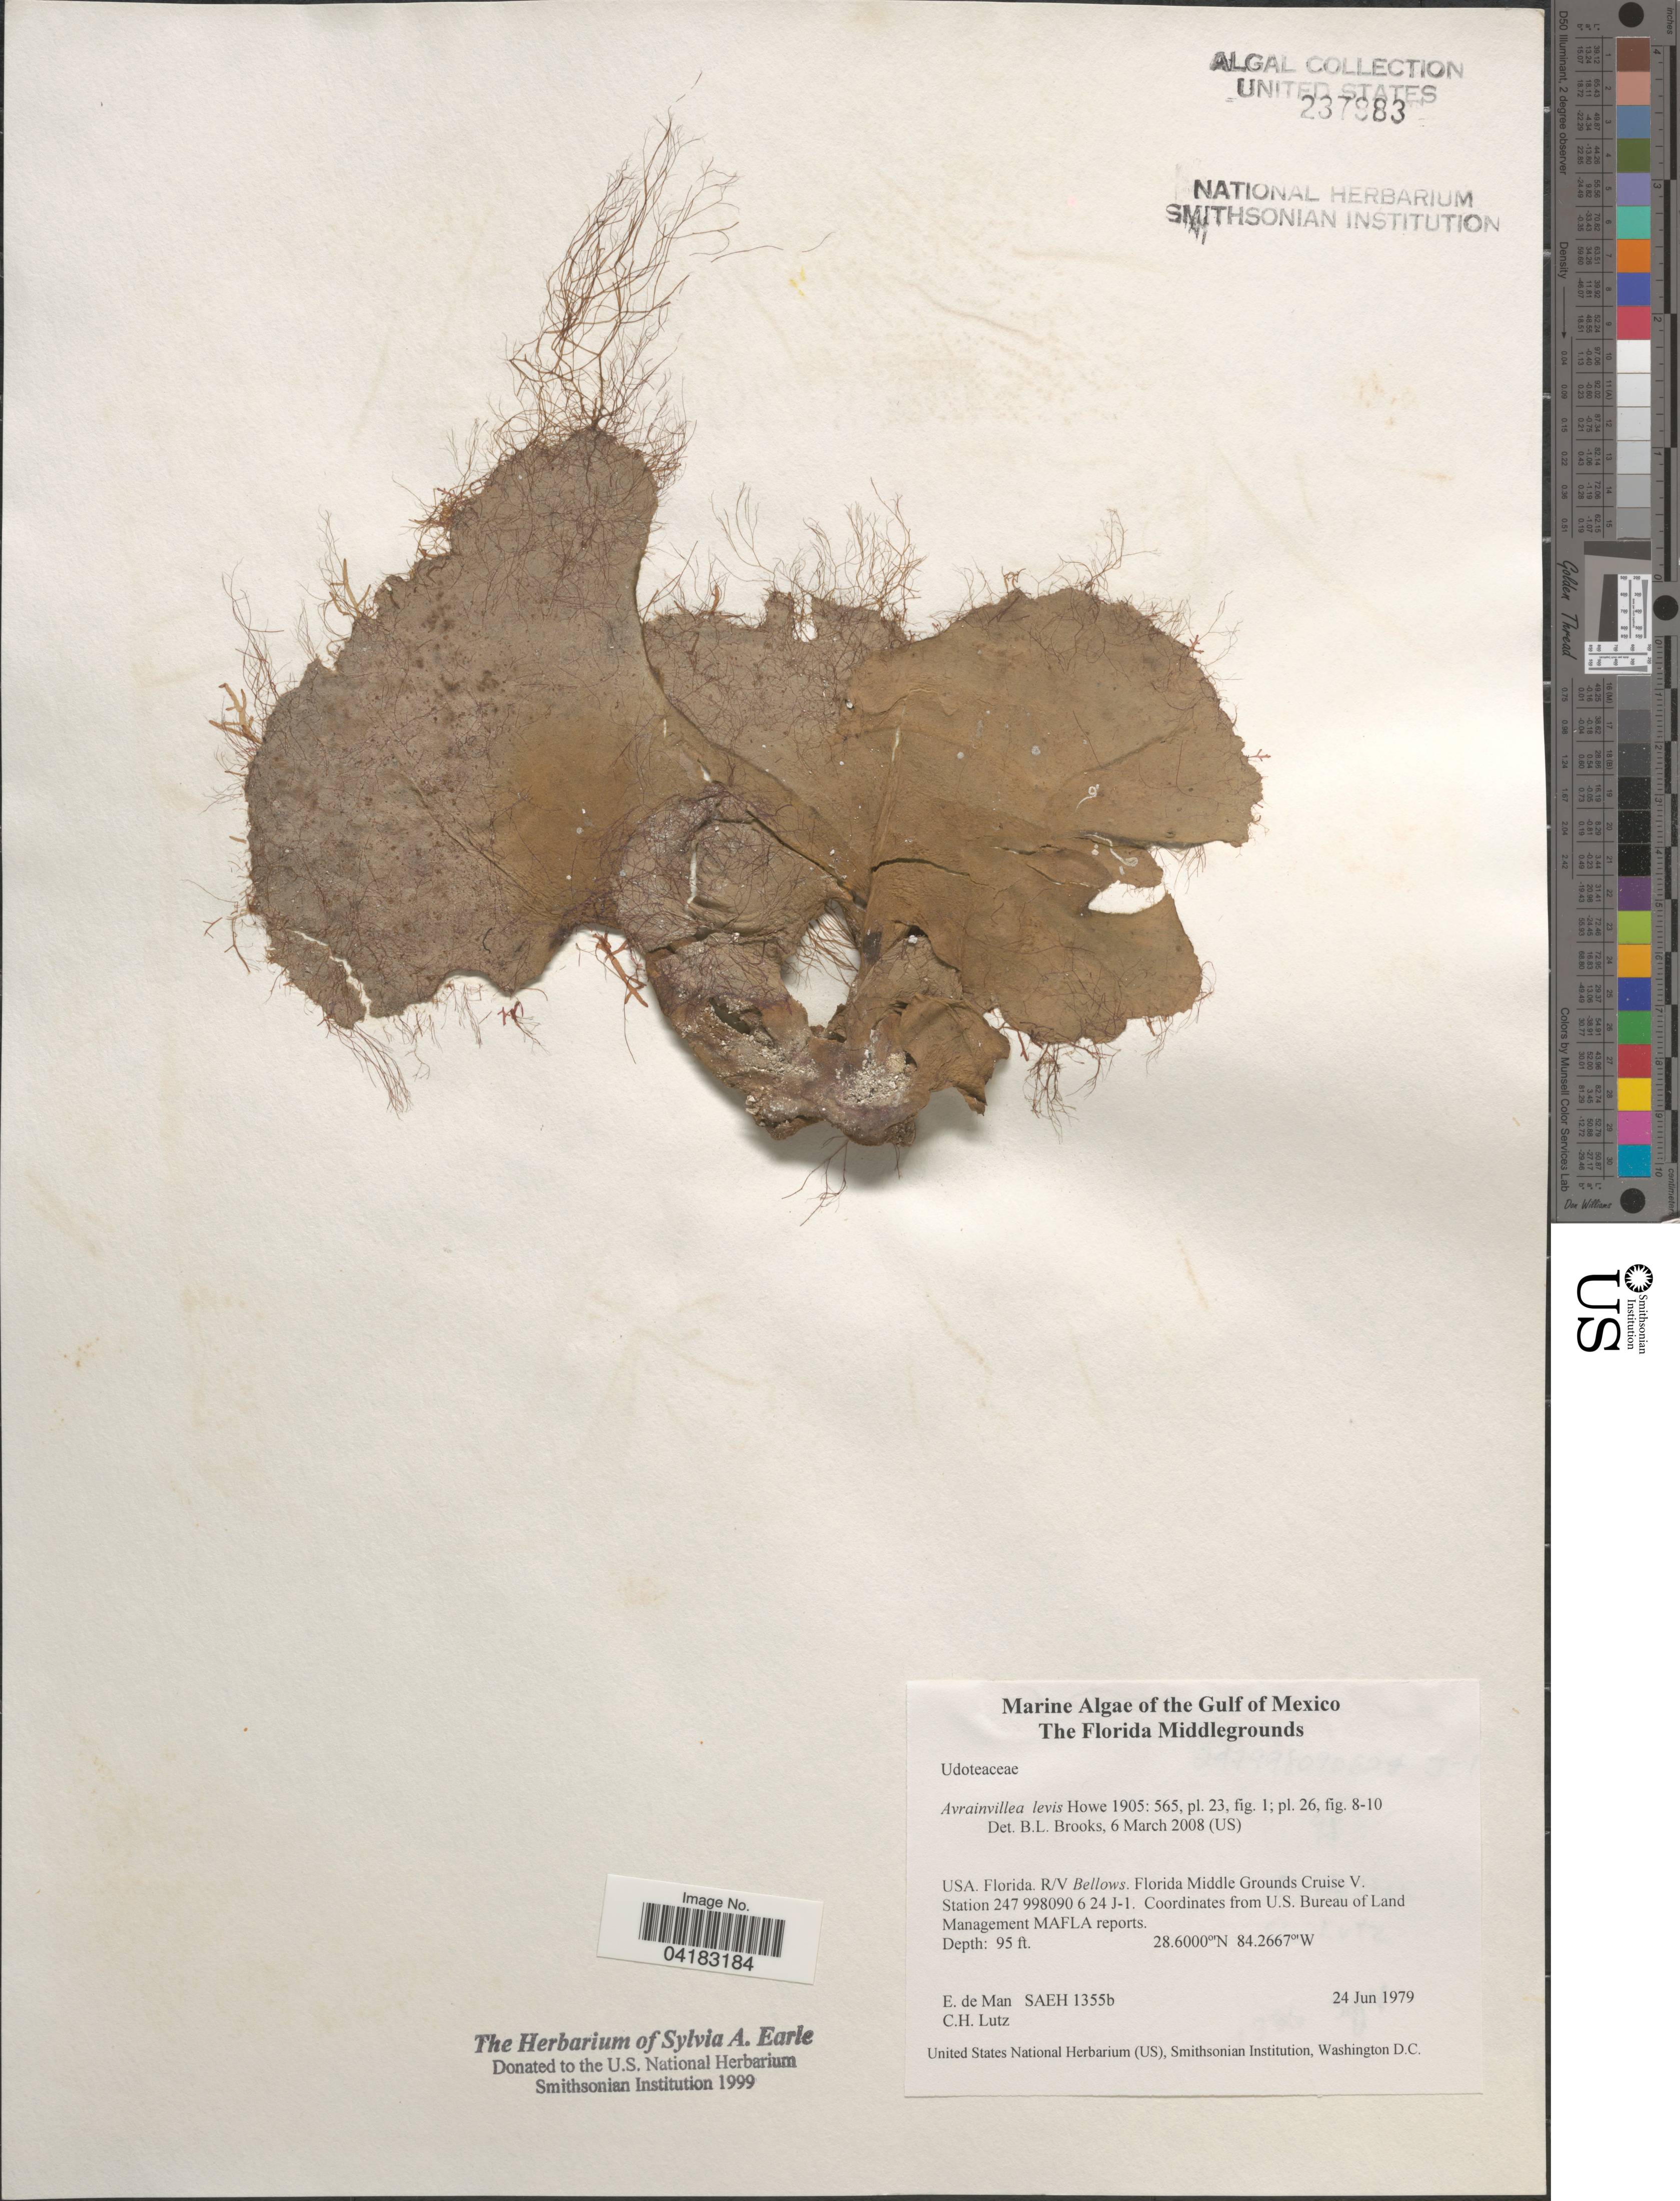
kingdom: Plantae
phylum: Chlorophyta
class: Ulvophyceae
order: Bryopsidales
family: Dichotomosiphonaceae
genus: Avrainvillea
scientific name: Avrainvillea levis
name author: M. Howe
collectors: E. de Man & C. Lutz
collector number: SAEH1355b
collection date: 1979-06-24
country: United States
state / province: Florida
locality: Gulf of Mexico. R/V Bellows. Florida Middle Grounds Cruise V. Station 247 998090 6 24 J-1.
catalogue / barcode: US 237983